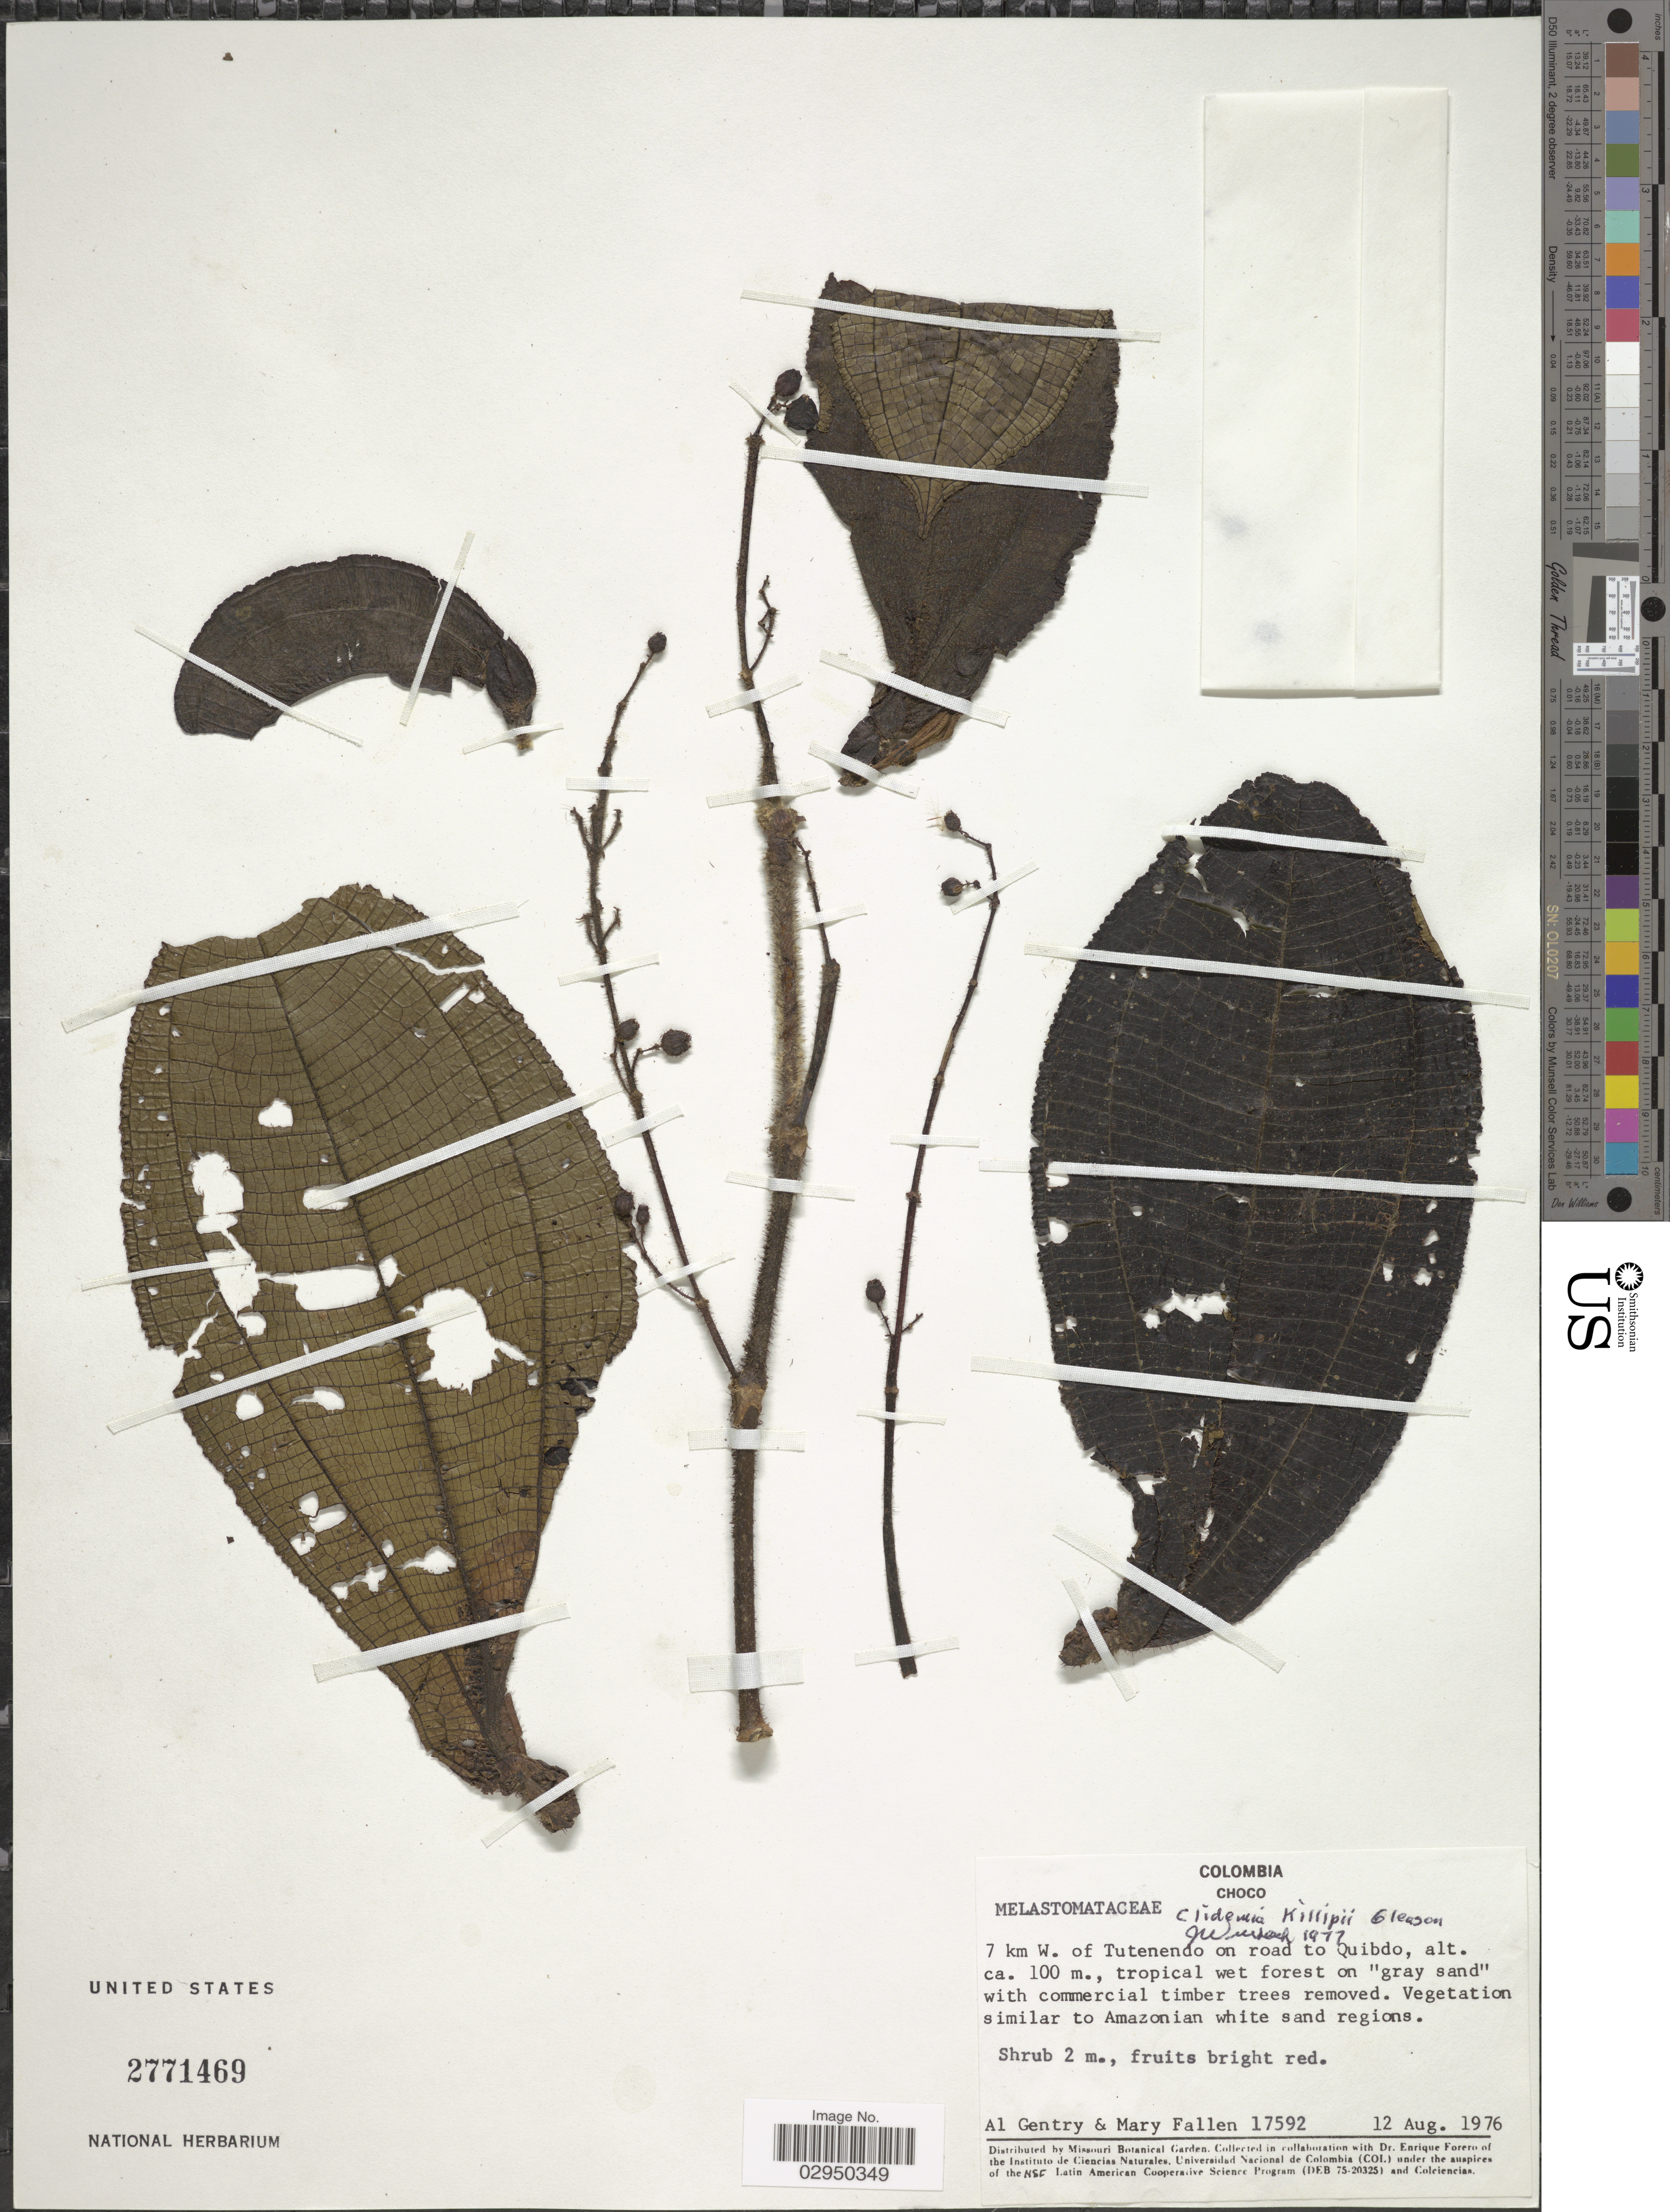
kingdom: Plantae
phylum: Tracheophyta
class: Magnoliopsida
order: Myrtales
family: Melastomataceae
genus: Clidemia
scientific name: Clidemia killipii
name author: Gleason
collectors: A. H. Gentry & M. Fallen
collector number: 17592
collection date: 1976-08-12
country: Colombia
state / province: Chocó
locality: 7 km W. of Tutenendo on road to Quibdo. Vegetation similar to Amazonian white sand regions.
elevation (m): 100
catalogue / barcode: US 2771469